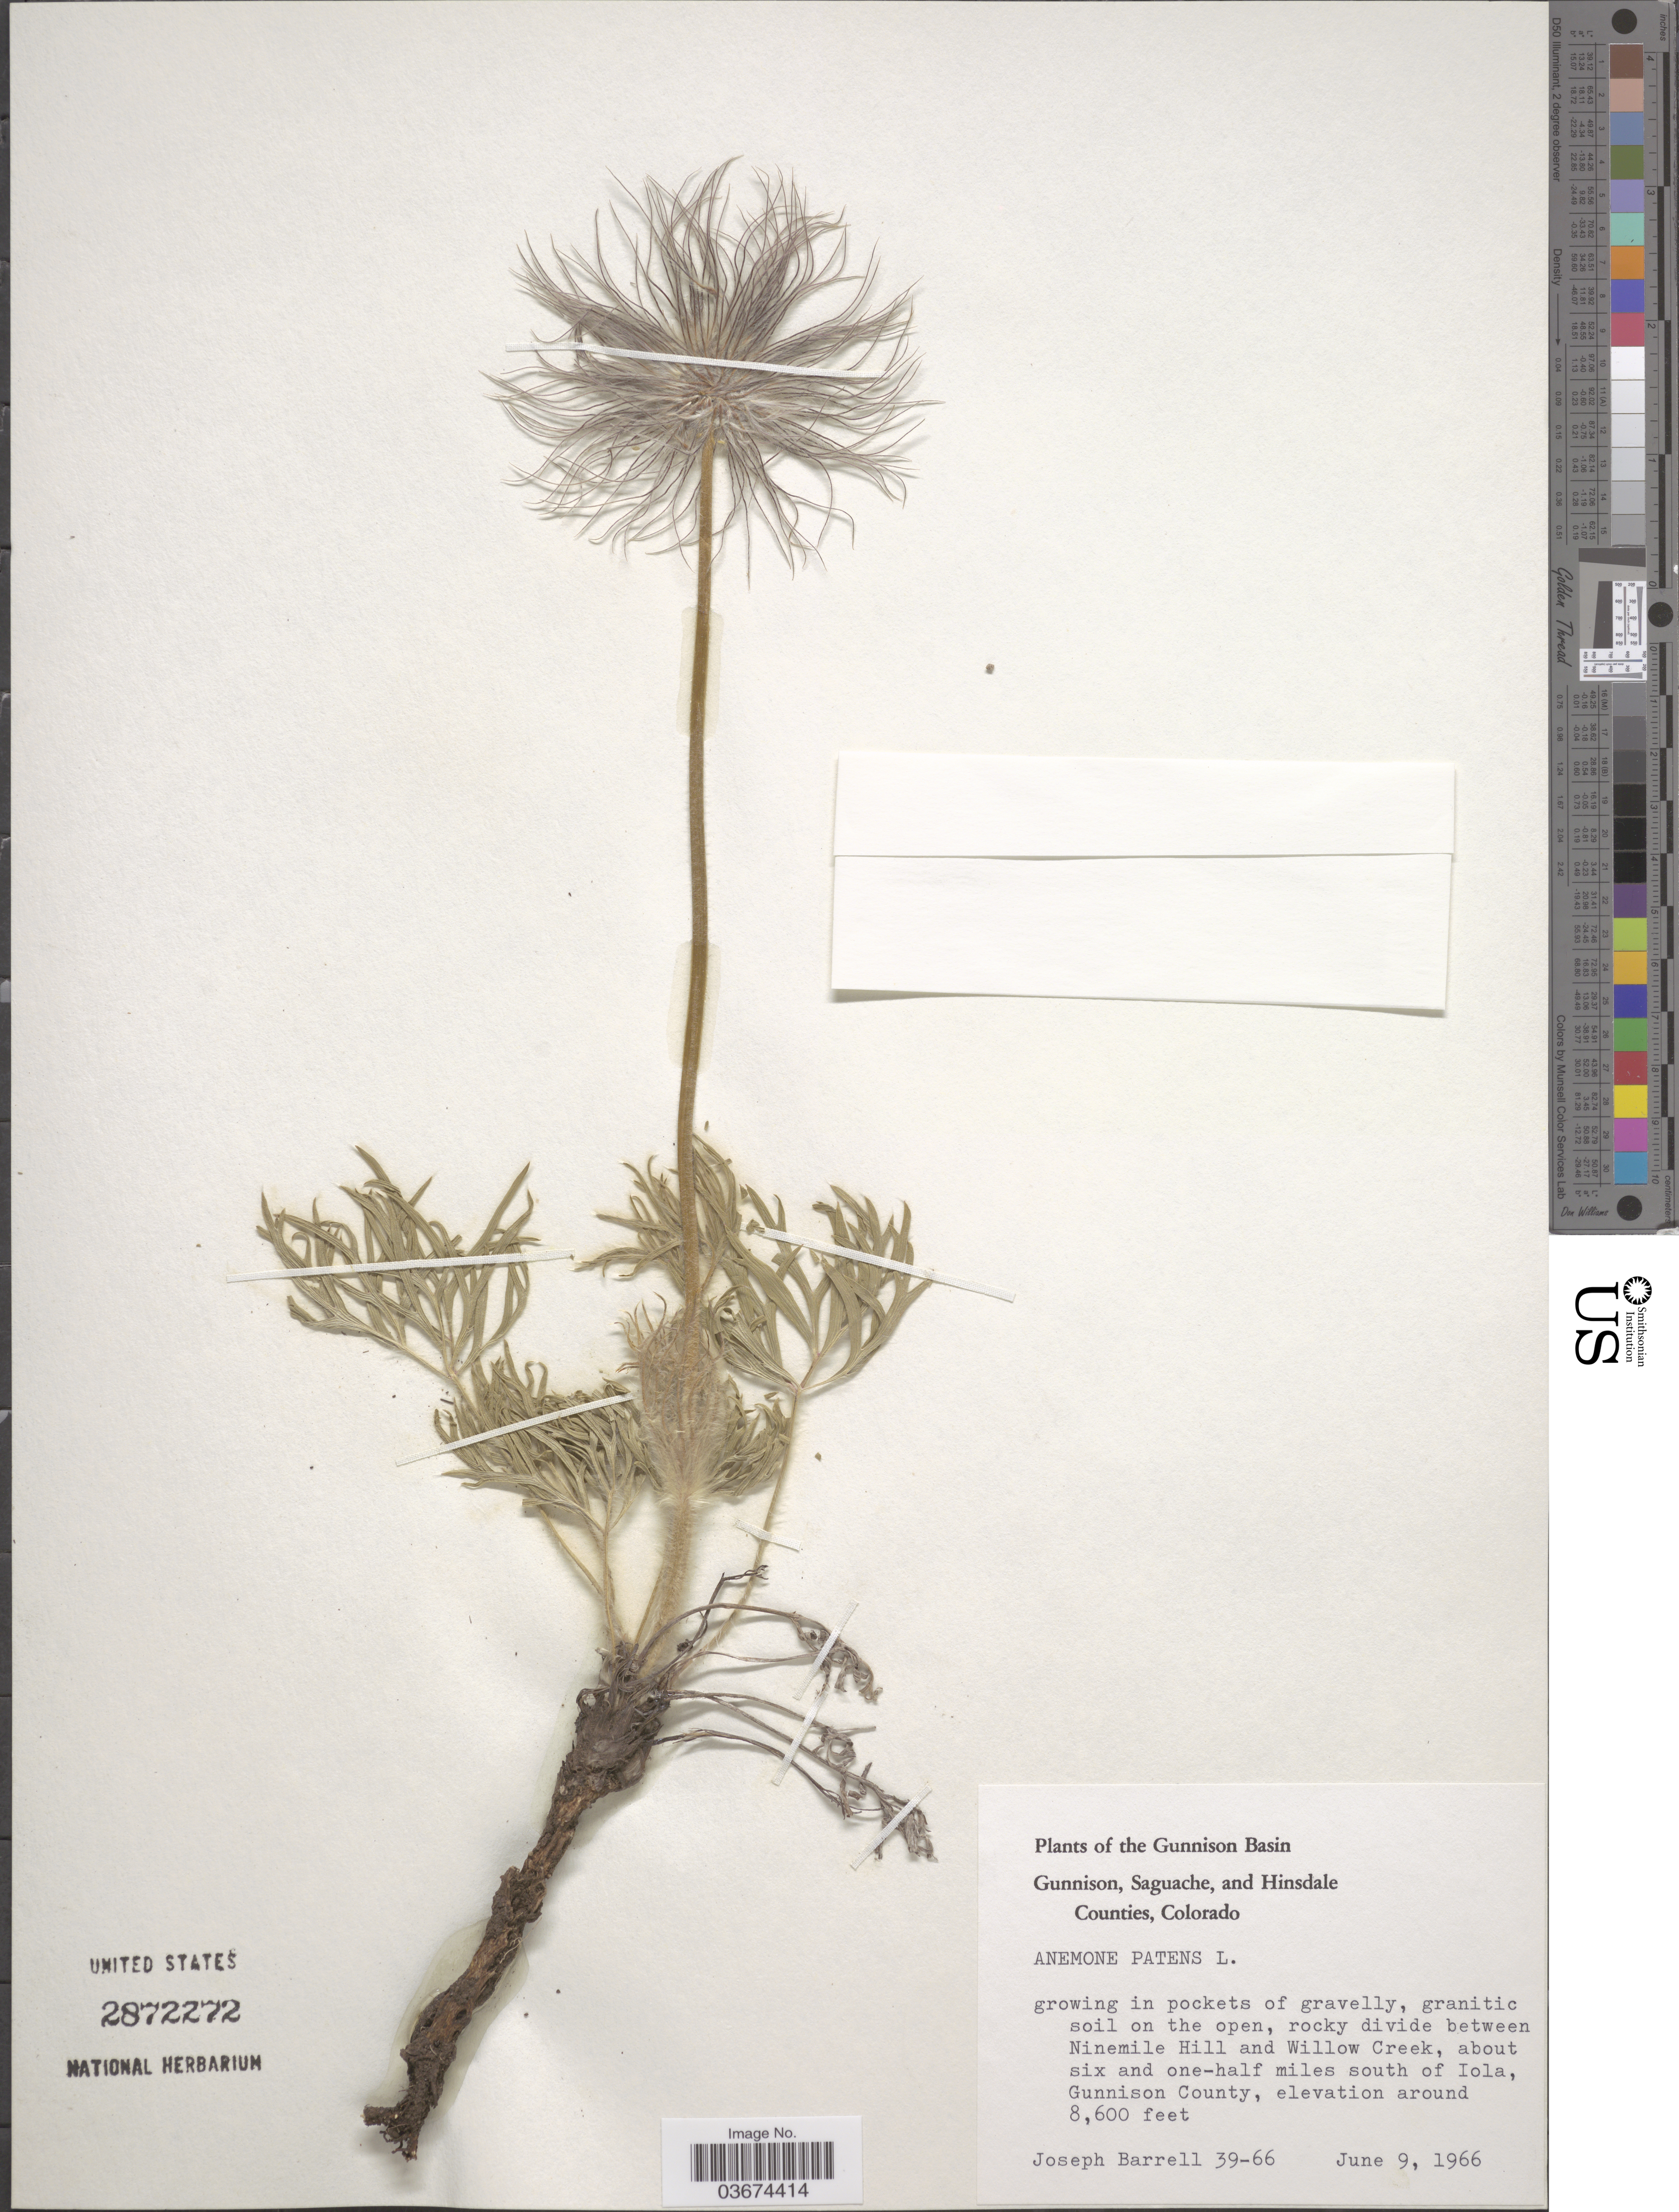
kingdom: Plantae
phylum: Tracheophyta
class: Magnoliopsida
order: Ranunculales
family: Ranunculaceae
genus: Pulsatilla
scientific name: Pulsatilla nuttalliana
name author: (DC.) Bercht. & J. Presl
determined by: Strong, Mark T., (BOT), Smithsonian Institution - National Museum of Natural History (UNITED STATES)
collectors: J. Barrell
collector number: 39-66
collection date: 1966-06-09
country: United States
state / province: Colorado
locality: The Gunnison Basin. Rocky divide between Ninemile Hill and Willow Creek, aobut six and one-half miles south of Iola, Gunnison County.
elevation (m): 2621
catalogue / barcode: US 2872272